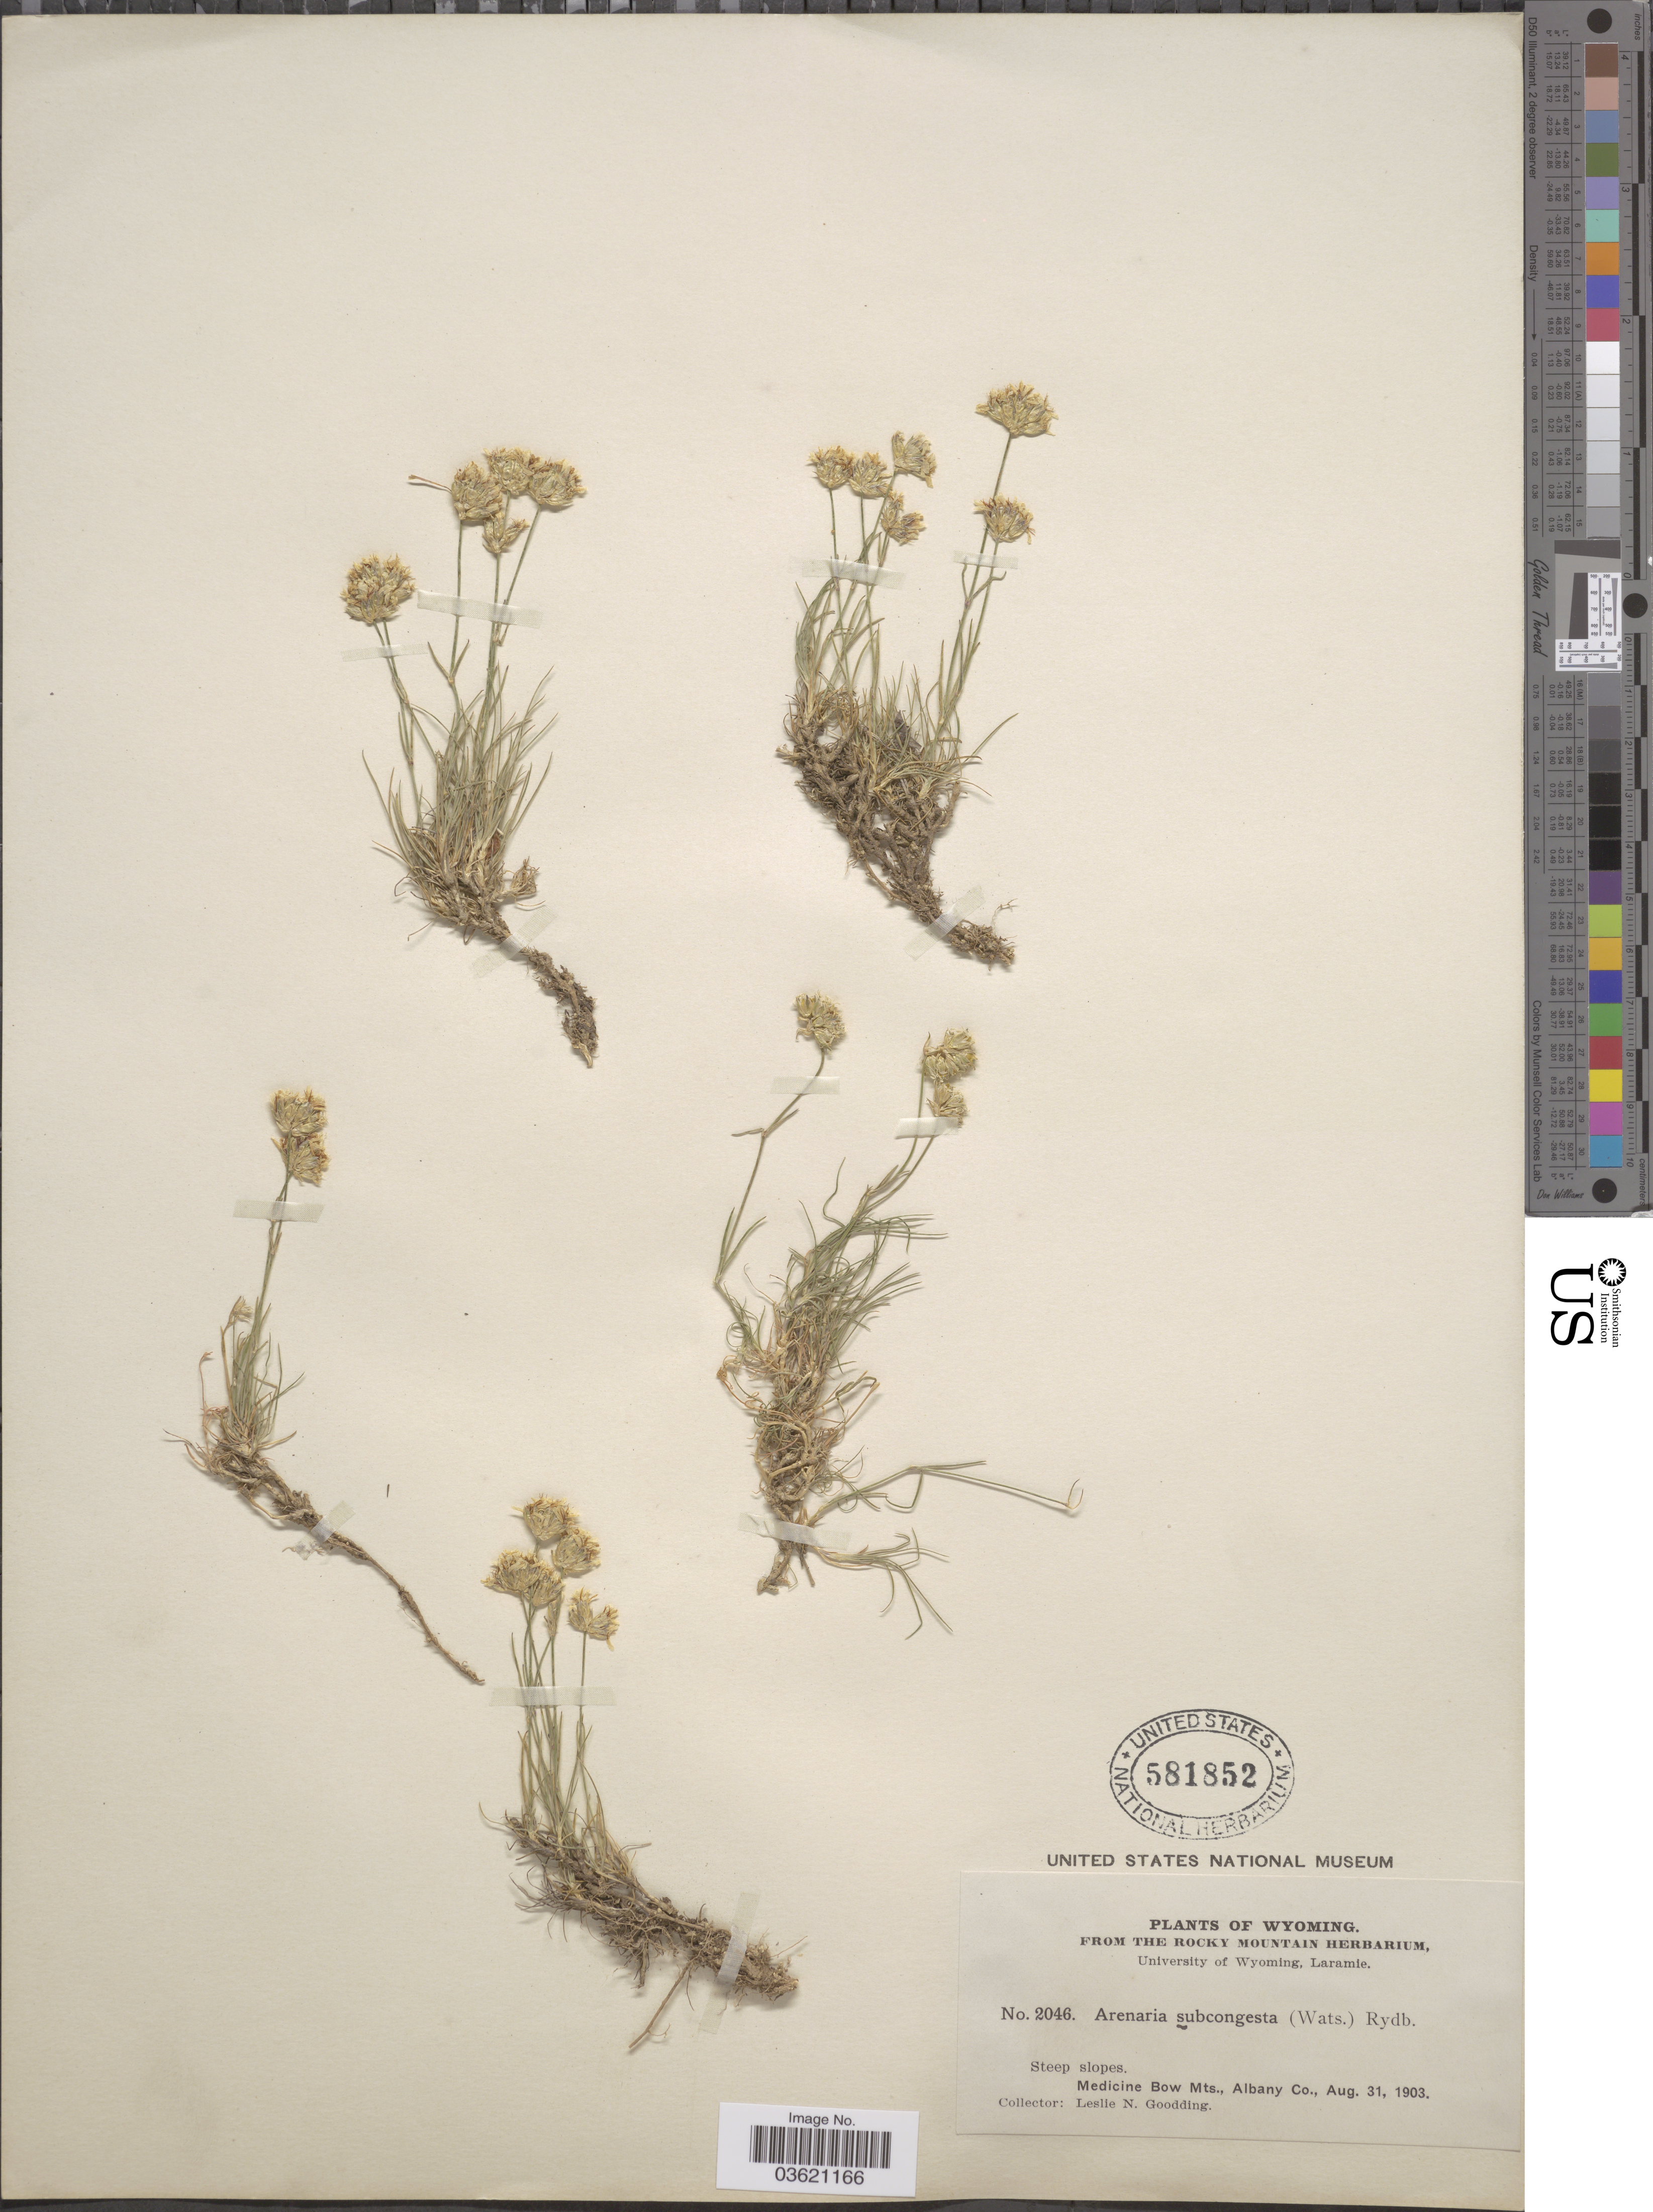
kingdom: Plantae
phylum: Tracheophyta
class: Magnoliopsida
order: Caryophyllales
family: Caryophyllaceae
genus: Eremogone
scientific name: Eremogone congesta var. lithophila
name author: (Rydb.) Dorn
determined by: Strong, Mark T., (BOT), Smithsonian Institution - National Museum of Natural History (UNITED STATES)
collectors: L. N. Goodding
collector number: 2046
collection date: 1903-08-31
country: United States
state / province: Wyoming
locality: Medicine Bow Mts., Albany Co.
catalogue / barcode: US 581852